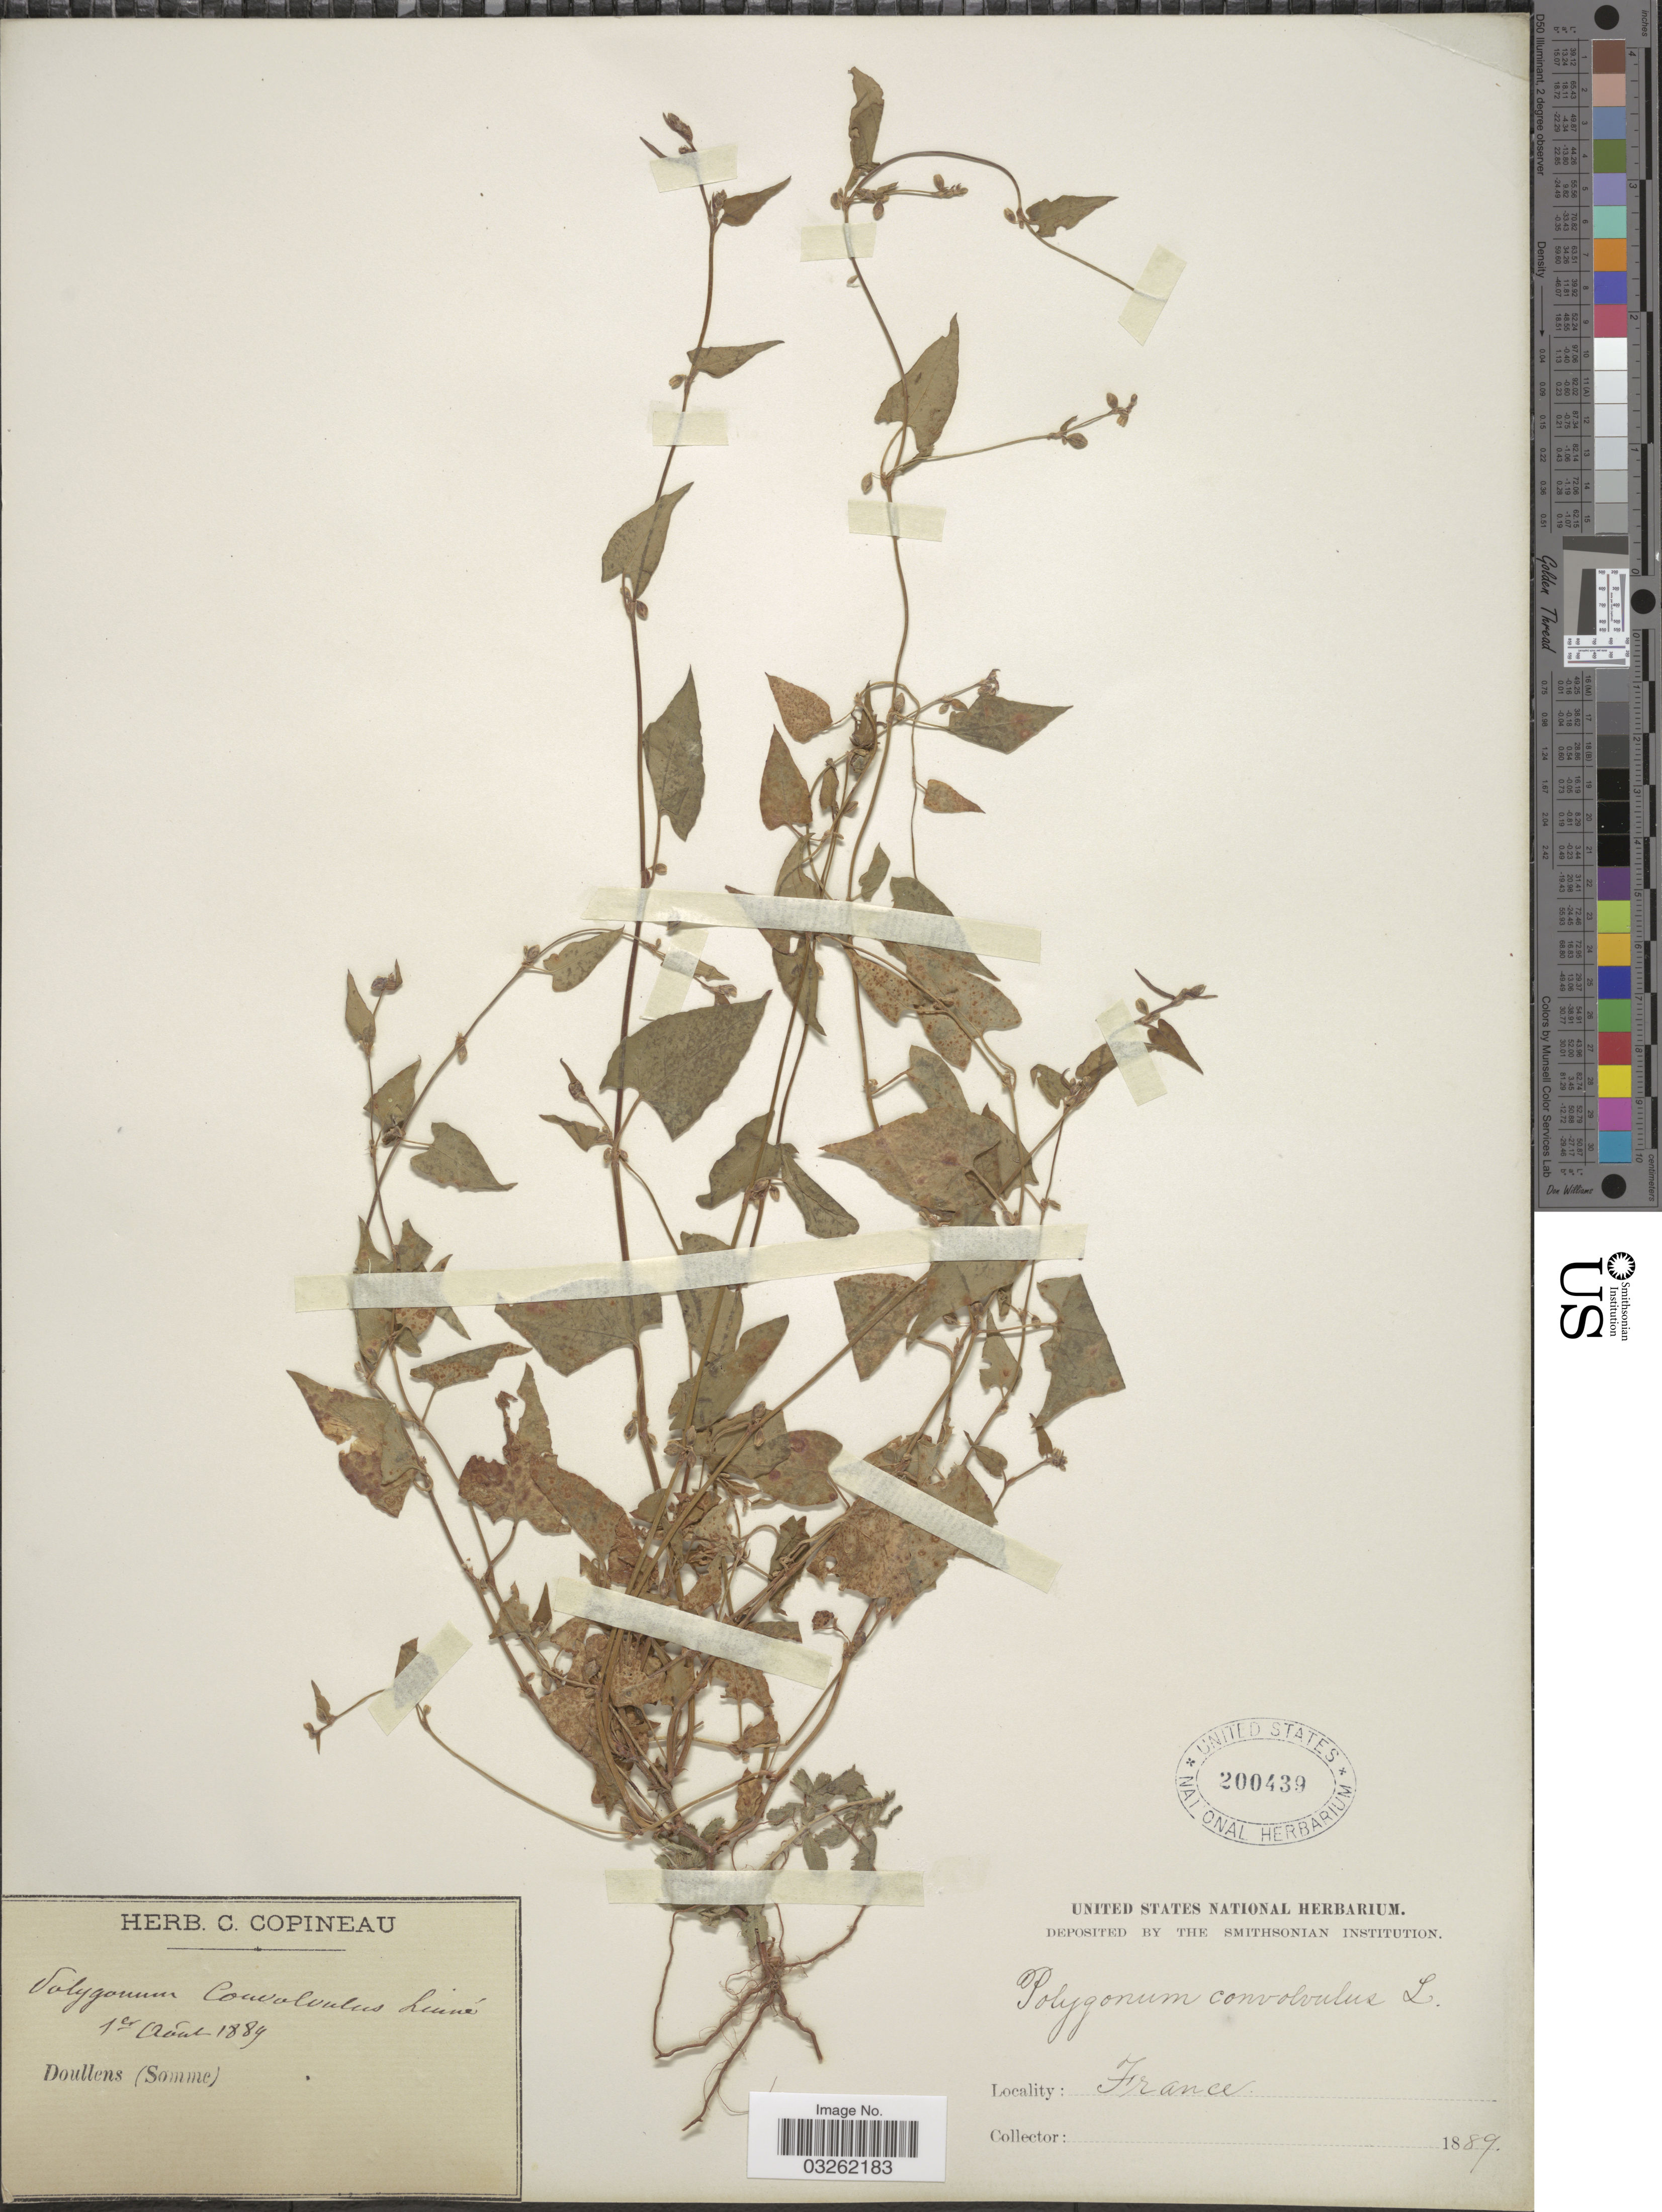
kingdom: Plantae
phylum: Tracheophyta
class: Magnoliopsida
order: Caryophyllales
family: Polygonaceae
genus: Fallopia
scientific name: Fallopia convolvulus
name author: (L.) Á. Löve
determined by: Strong, M. T., (US), Smithsonian Institution - National Museum of Natural History (UNITED STATES)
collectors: ex herb. C. Copineau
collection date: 1889-08-01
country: France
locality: Doullens (Somme).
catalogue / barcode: US 200439